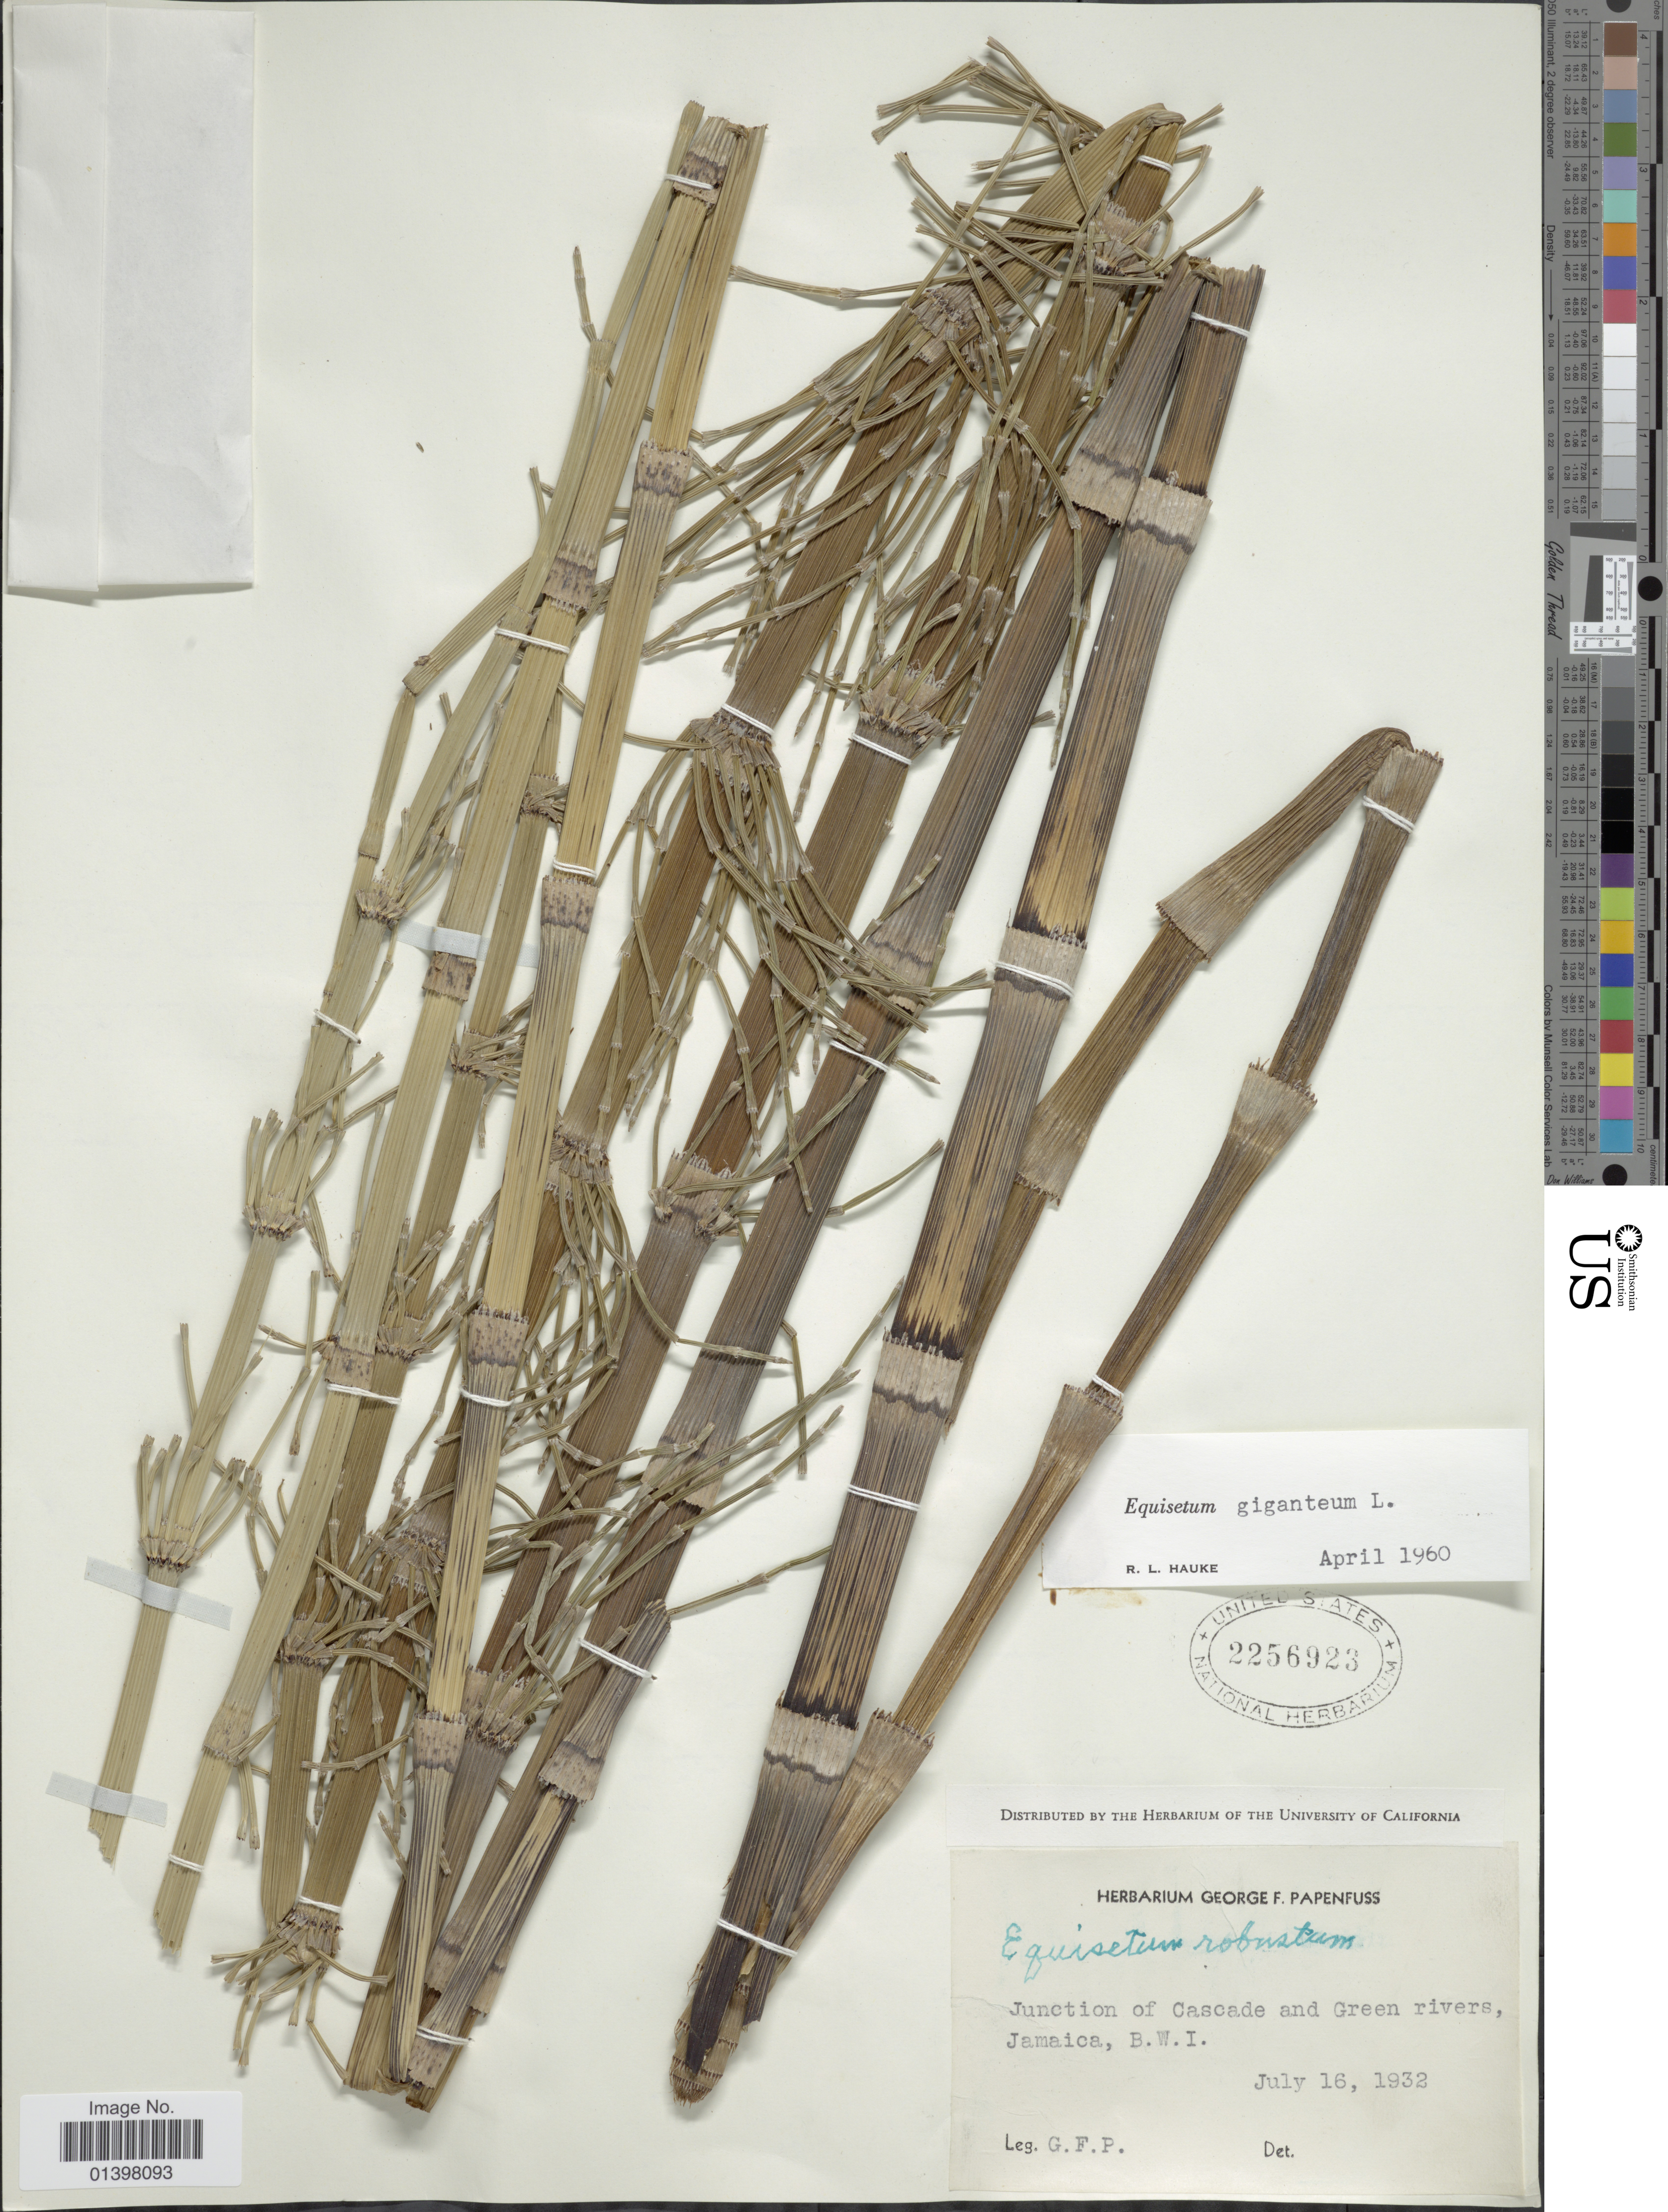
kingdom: Plantae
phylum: Tracheophyta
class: Polypodiopsida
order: Equisetales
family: Equisetaceae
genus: Equisetum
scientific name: Equisetum giganteum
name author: L.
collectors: G. Papenfuss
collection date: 1932-07-16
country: Jamaica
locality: Junction of Cascade and Green rivers, B.W.I.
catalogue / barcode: US 2256923